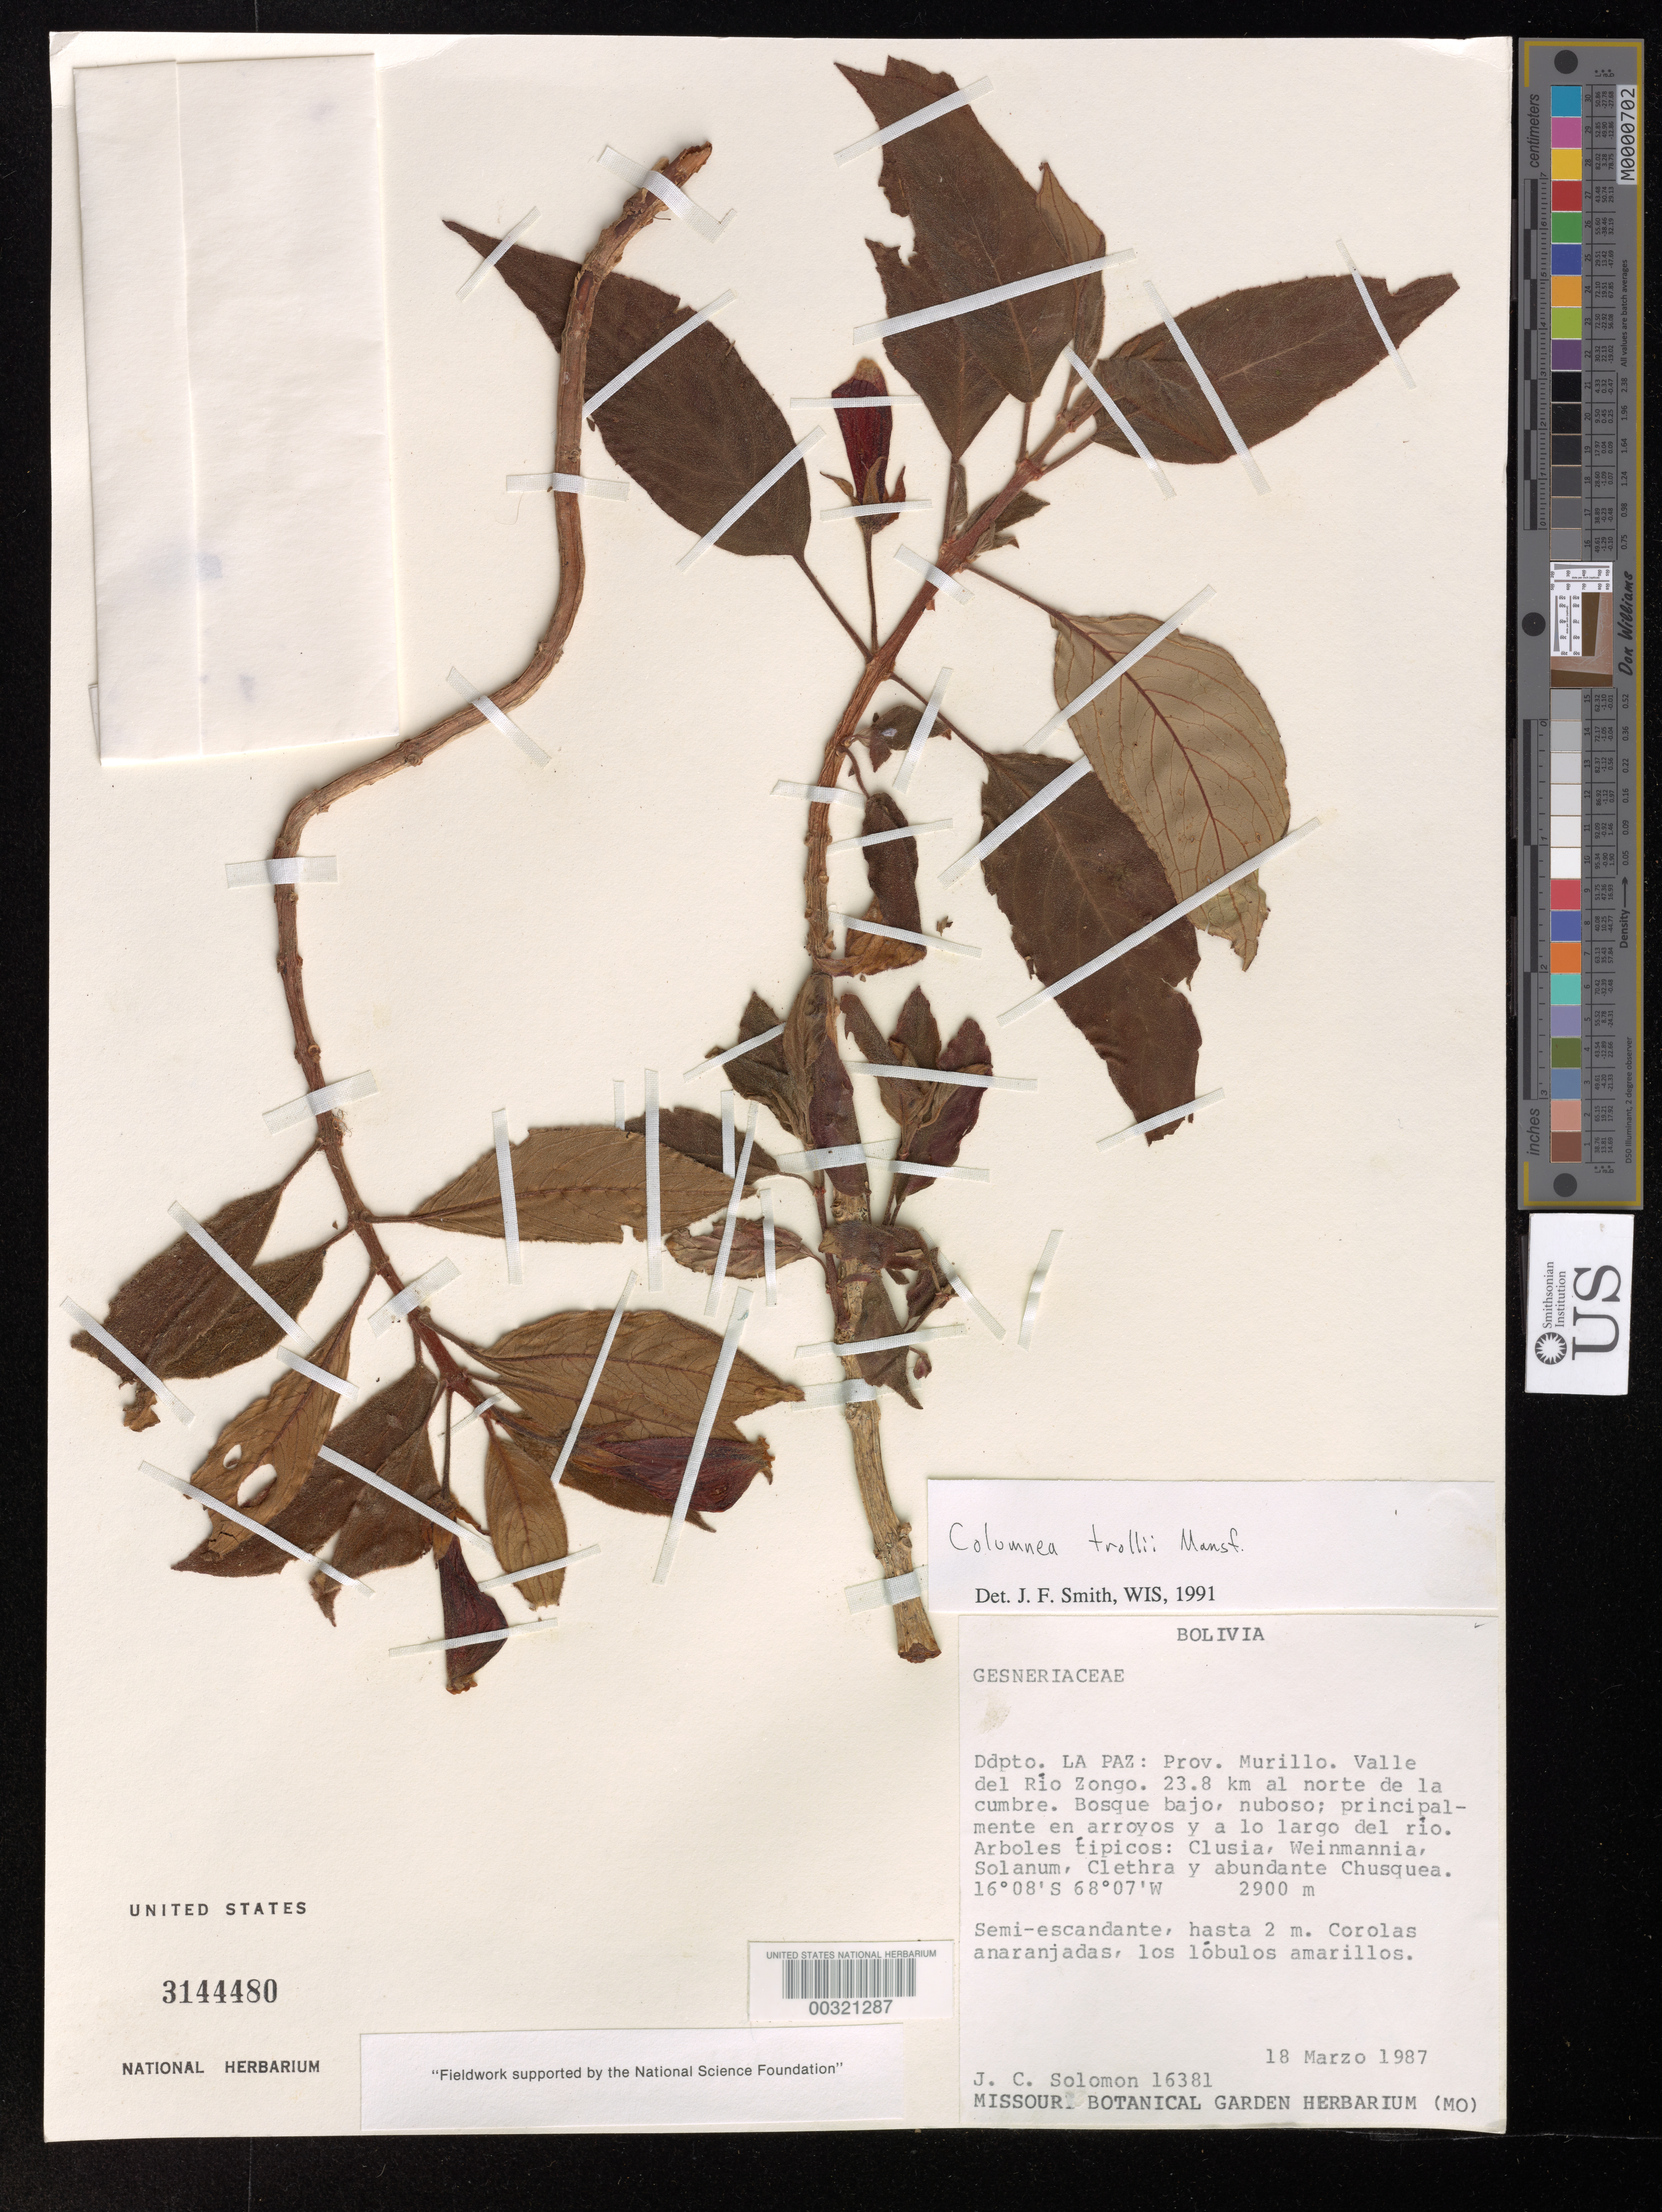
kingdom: Plantae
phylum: Tracheophyta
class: Magnoliopsida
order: Lamiales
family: Gesneriaceae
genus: Columnea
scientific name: Columnea trollii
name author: Mansf.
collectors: J. C. Solomon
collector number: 16381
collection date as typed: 18 Mar 1987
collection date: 1987-03-18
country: Bolivia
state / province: La Paz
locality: Prov. Murillo, Valle del Rio Zongo, 23.8 km N of the summit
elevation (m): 2900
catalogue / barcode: US 3144480